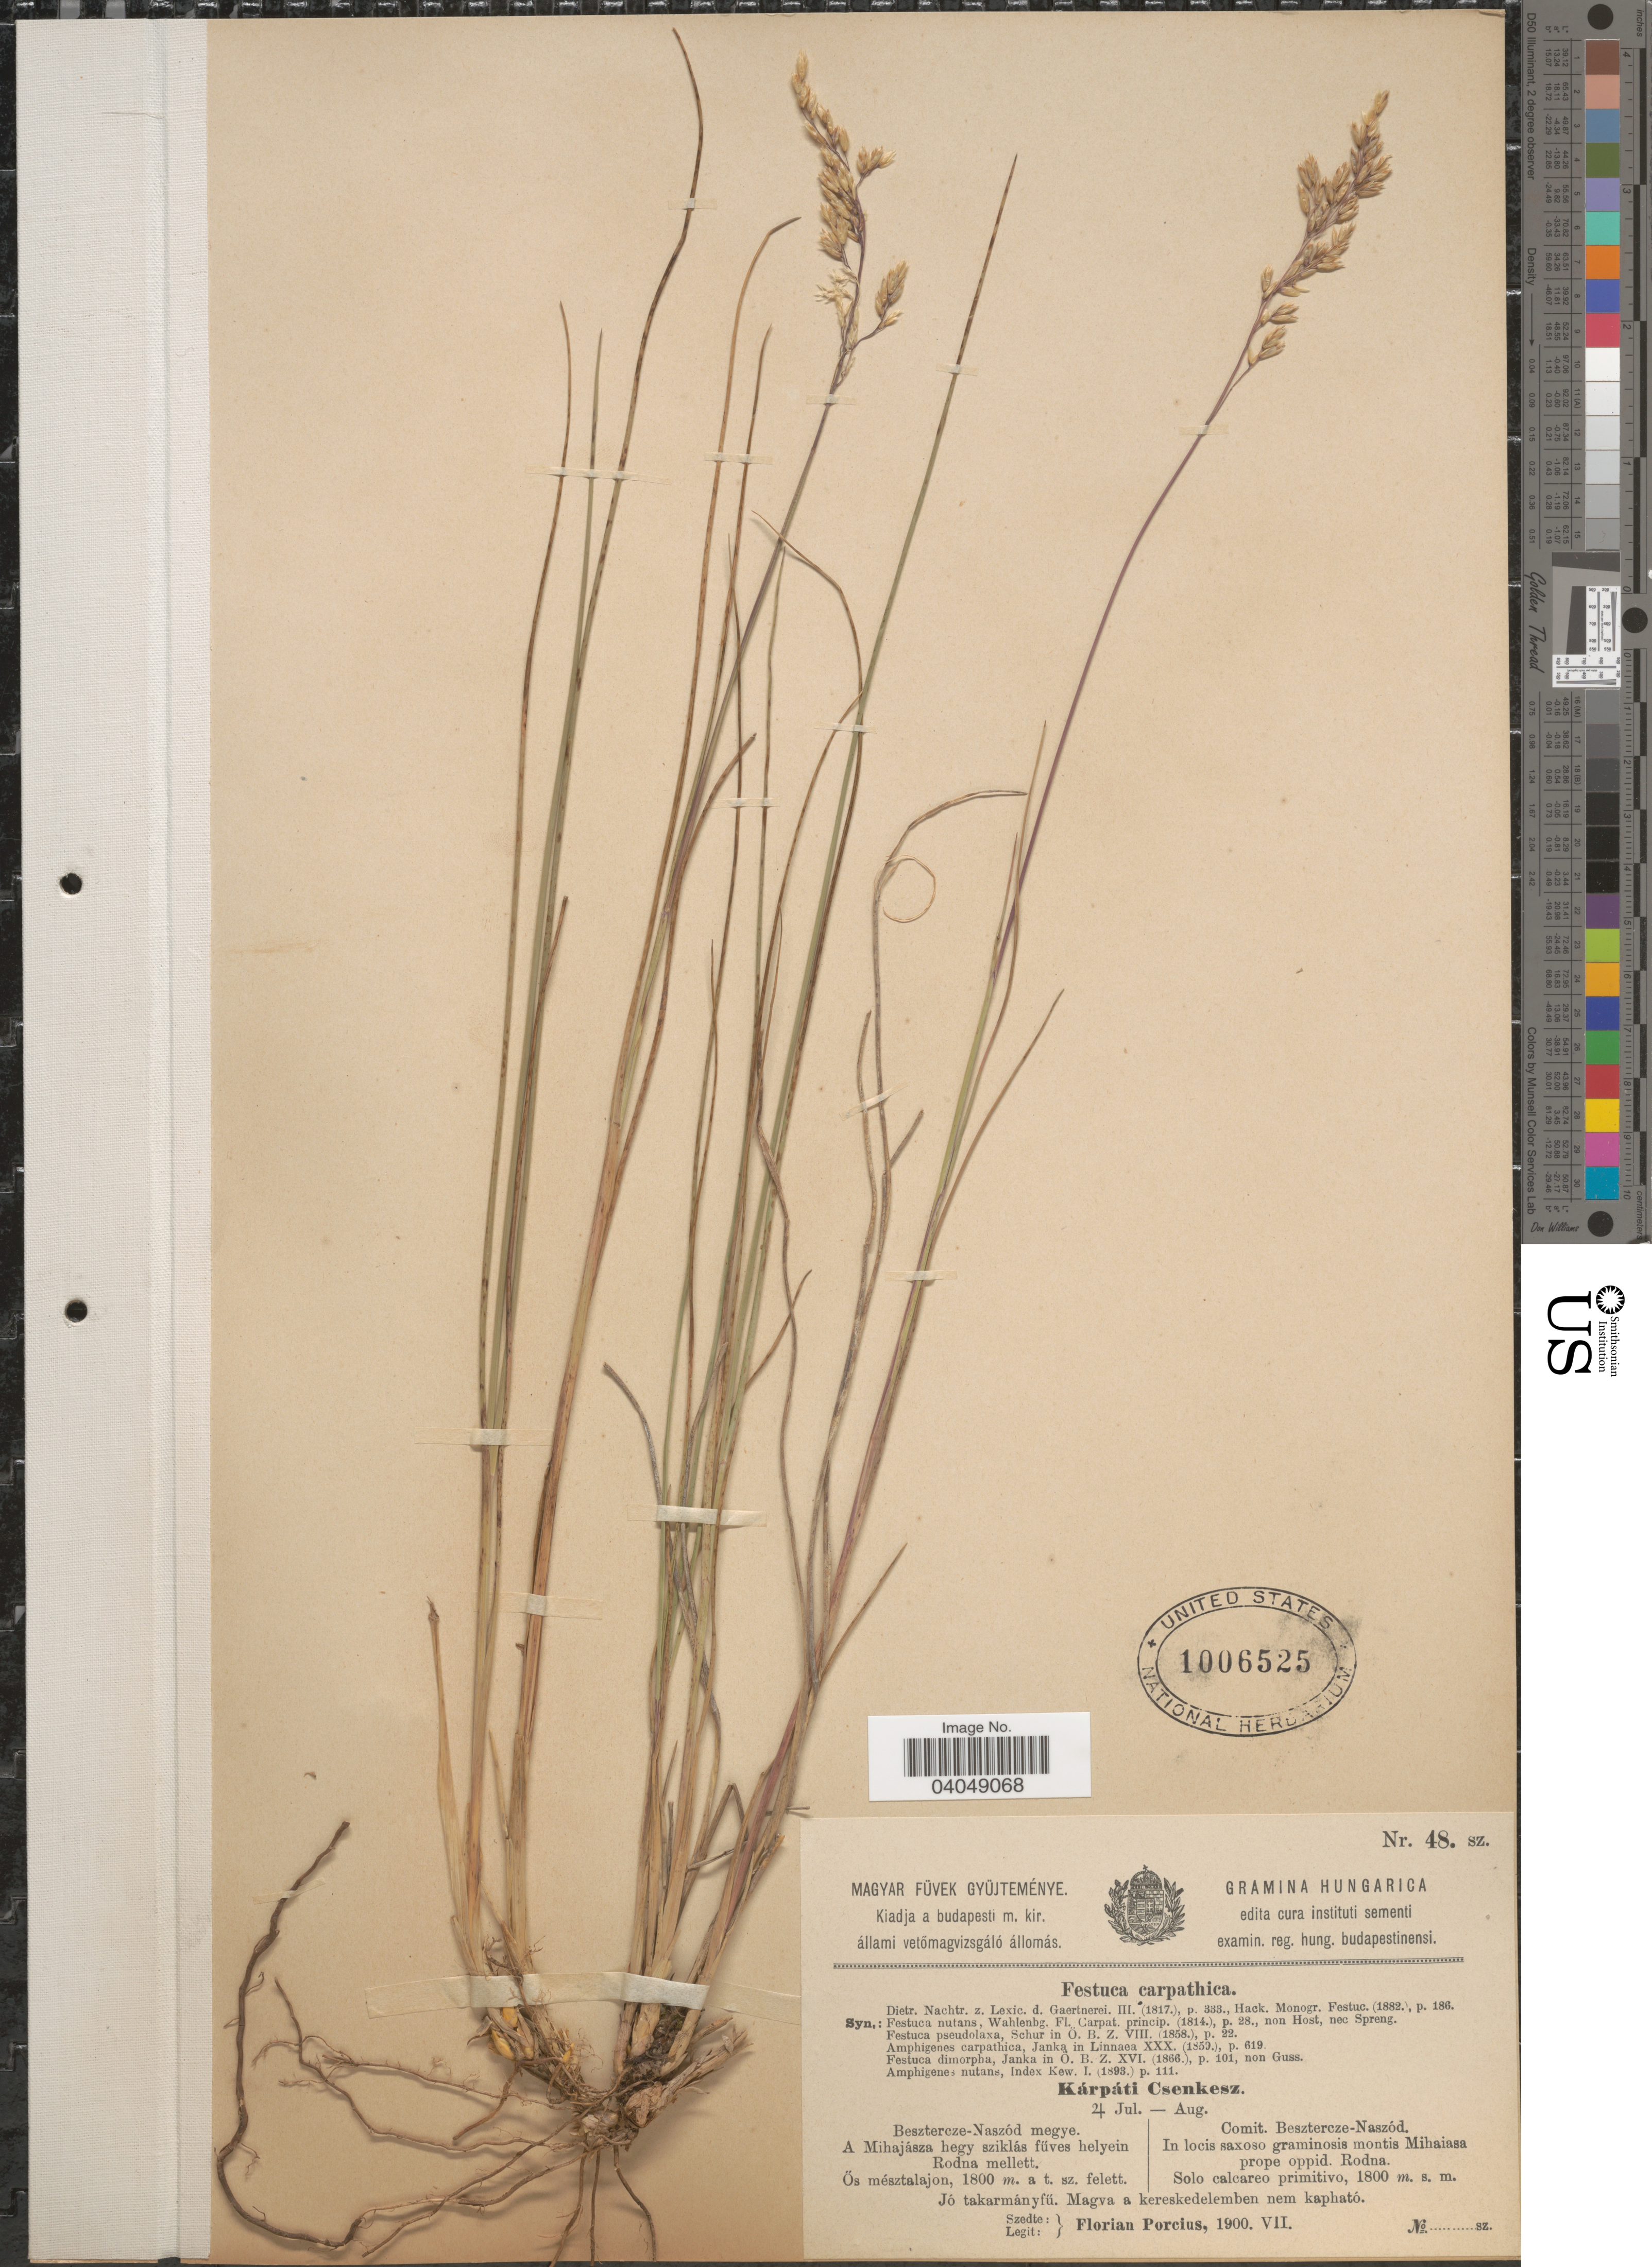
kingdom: Plantae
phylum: Tracheophyta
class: Liliopsida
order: Poales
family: Poaceae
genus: Festuca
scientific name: Festuca carpatica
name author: F. Dietr.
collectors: F. Porcius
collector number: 48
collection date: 1900-07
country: Hungary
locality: Hungarica. Comit. Besztercze-Naszód. In locis saxoso graminosis montis Mihaiasa prope oppid. Rodna.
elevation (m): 1800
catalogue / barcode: US 1006525